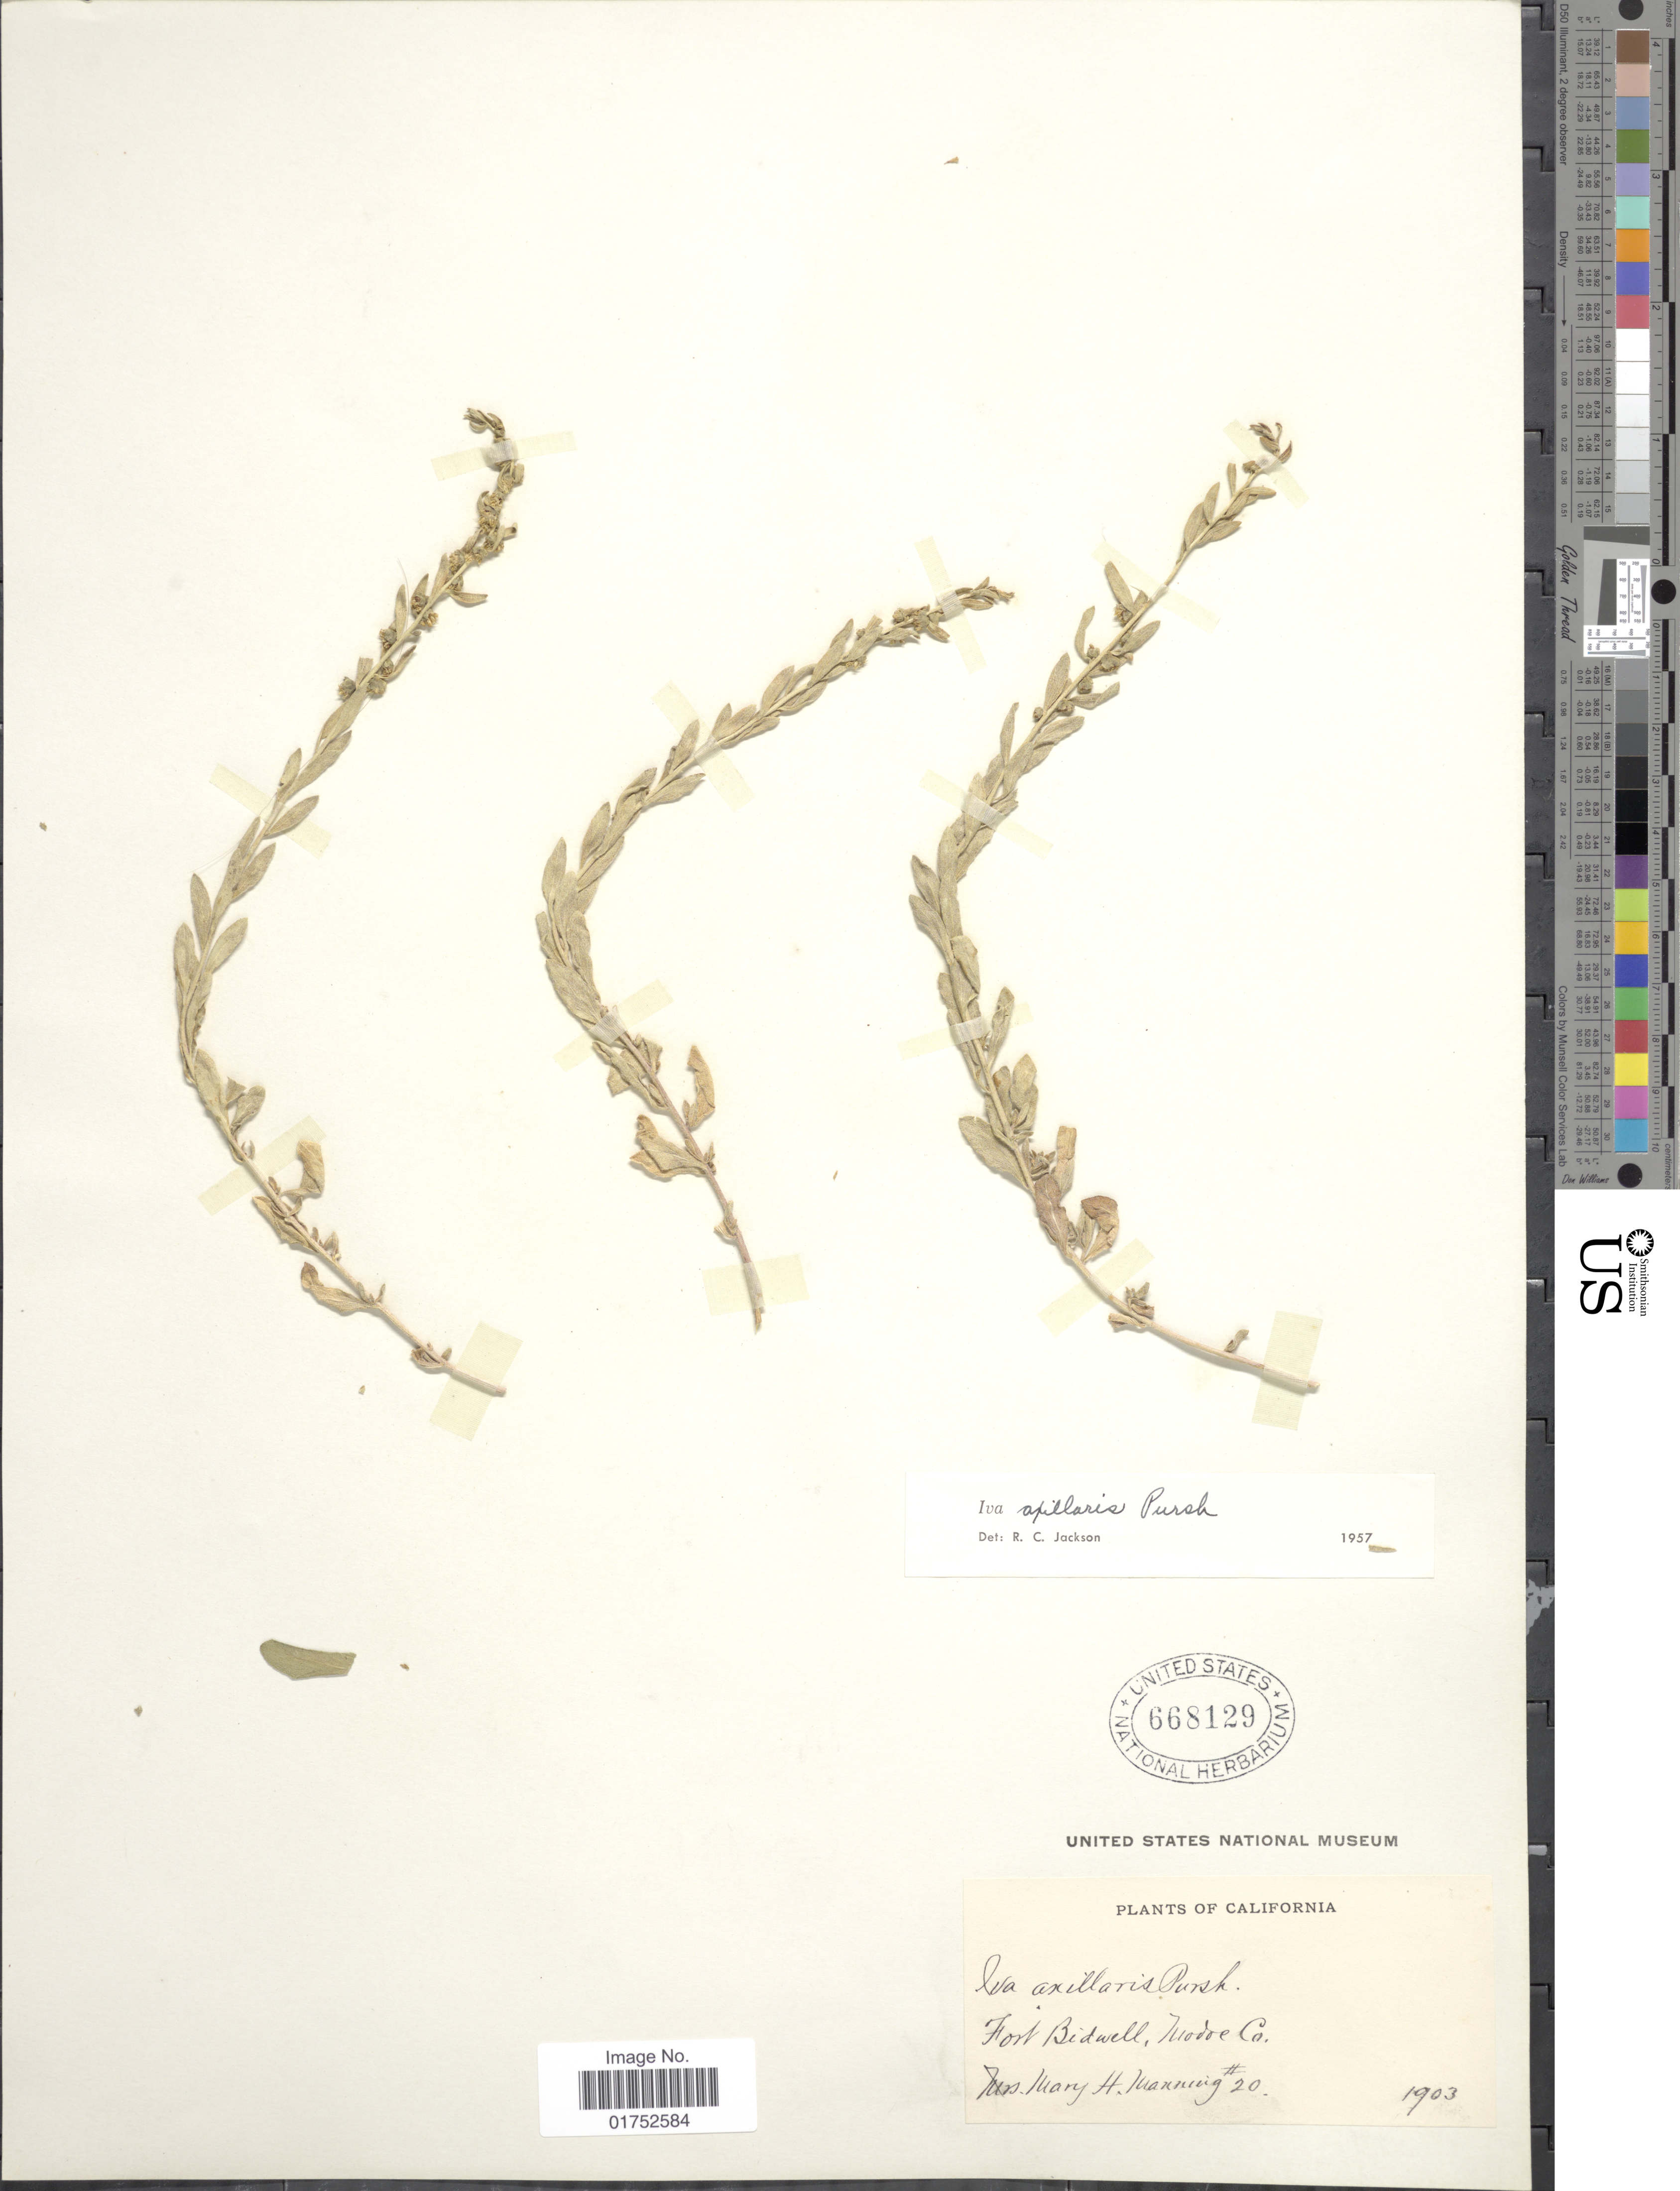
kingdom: Plantae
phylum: Tracheophyta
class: Magnoliopsida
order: Asterales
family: Asteraceae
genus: Iva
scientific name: Iva axillaris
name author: Pursh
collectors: M. Manning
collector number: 20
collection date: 1903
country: United States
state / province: California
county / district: Modoc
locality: Fort Bidwell, Modoc Co.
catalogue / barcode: US 668129